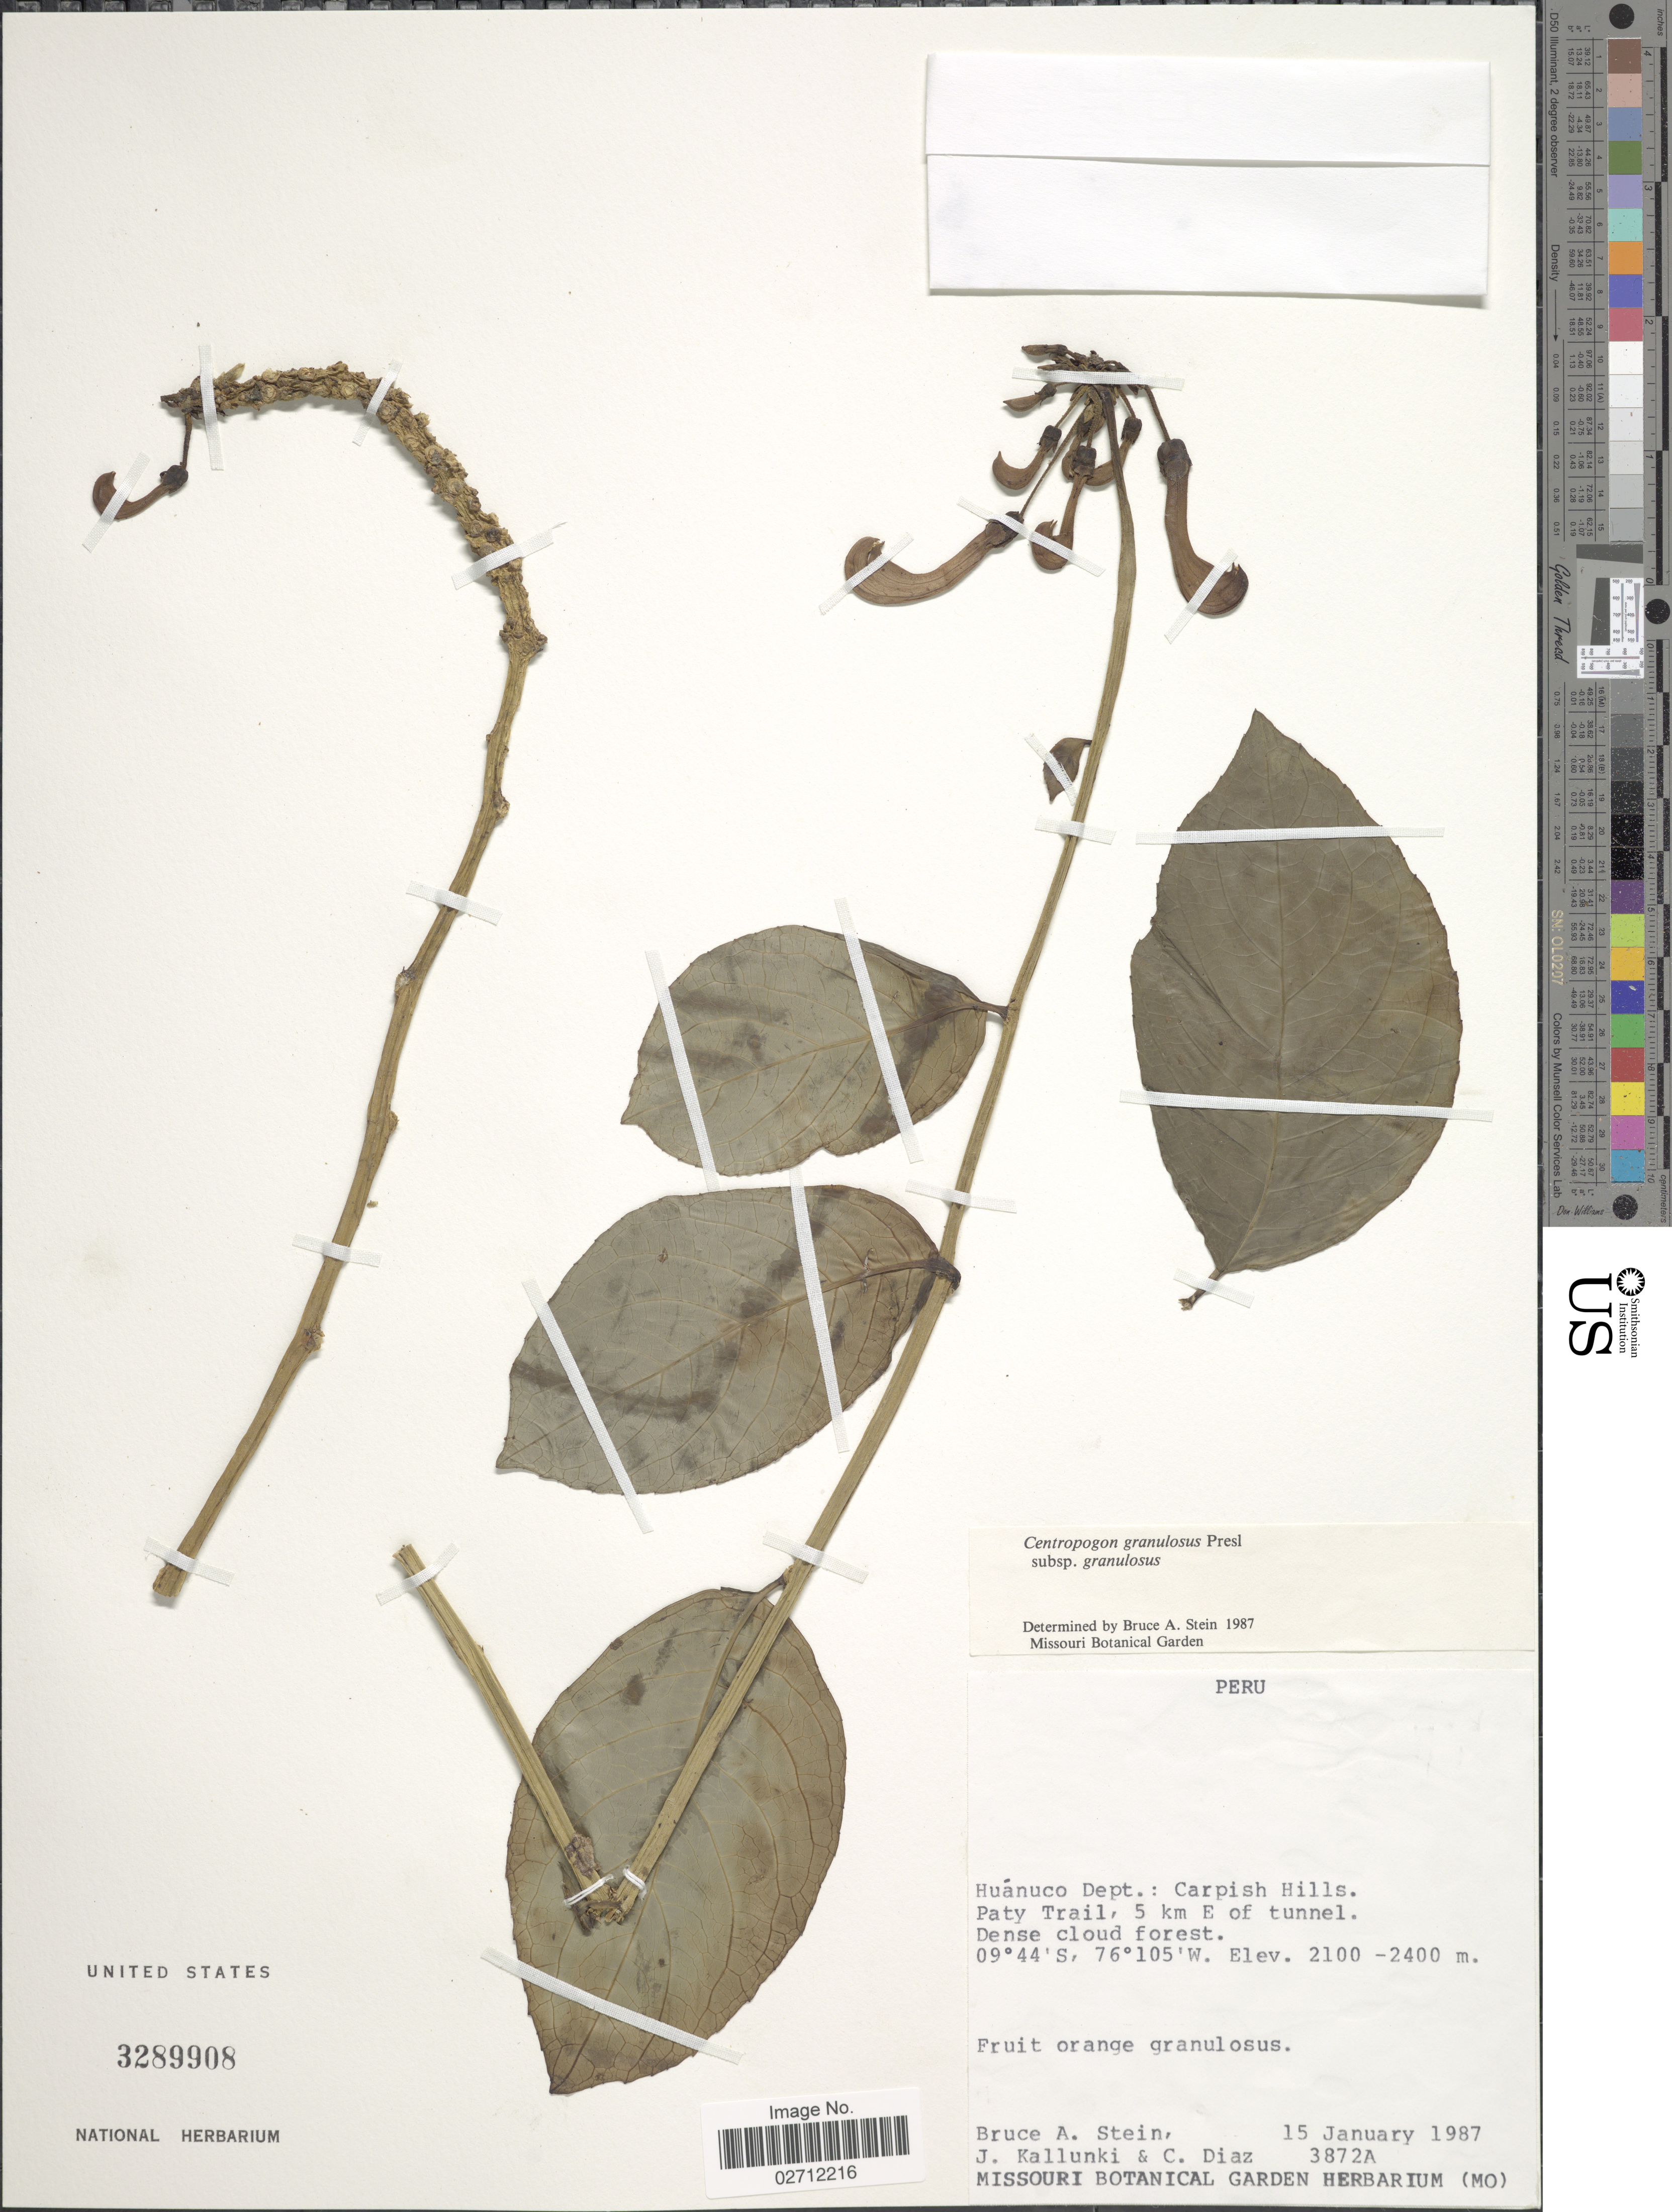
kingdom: Plantae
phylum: Tracheophyta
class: Magnoliopsida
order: Asterales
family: Campanulaceae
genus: Centropogon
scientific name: Centropogon granulosus subsp. granulosus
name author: C. Presl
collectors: B. A. Stein, J. Kallunki & C. Díaz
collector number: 3872A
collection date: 1987-01-15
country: Peru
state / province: Huánuco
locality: Carpish Hills, Paty Trail, 5 km E of tunnel.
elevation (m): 2100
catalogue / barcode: US 3289908